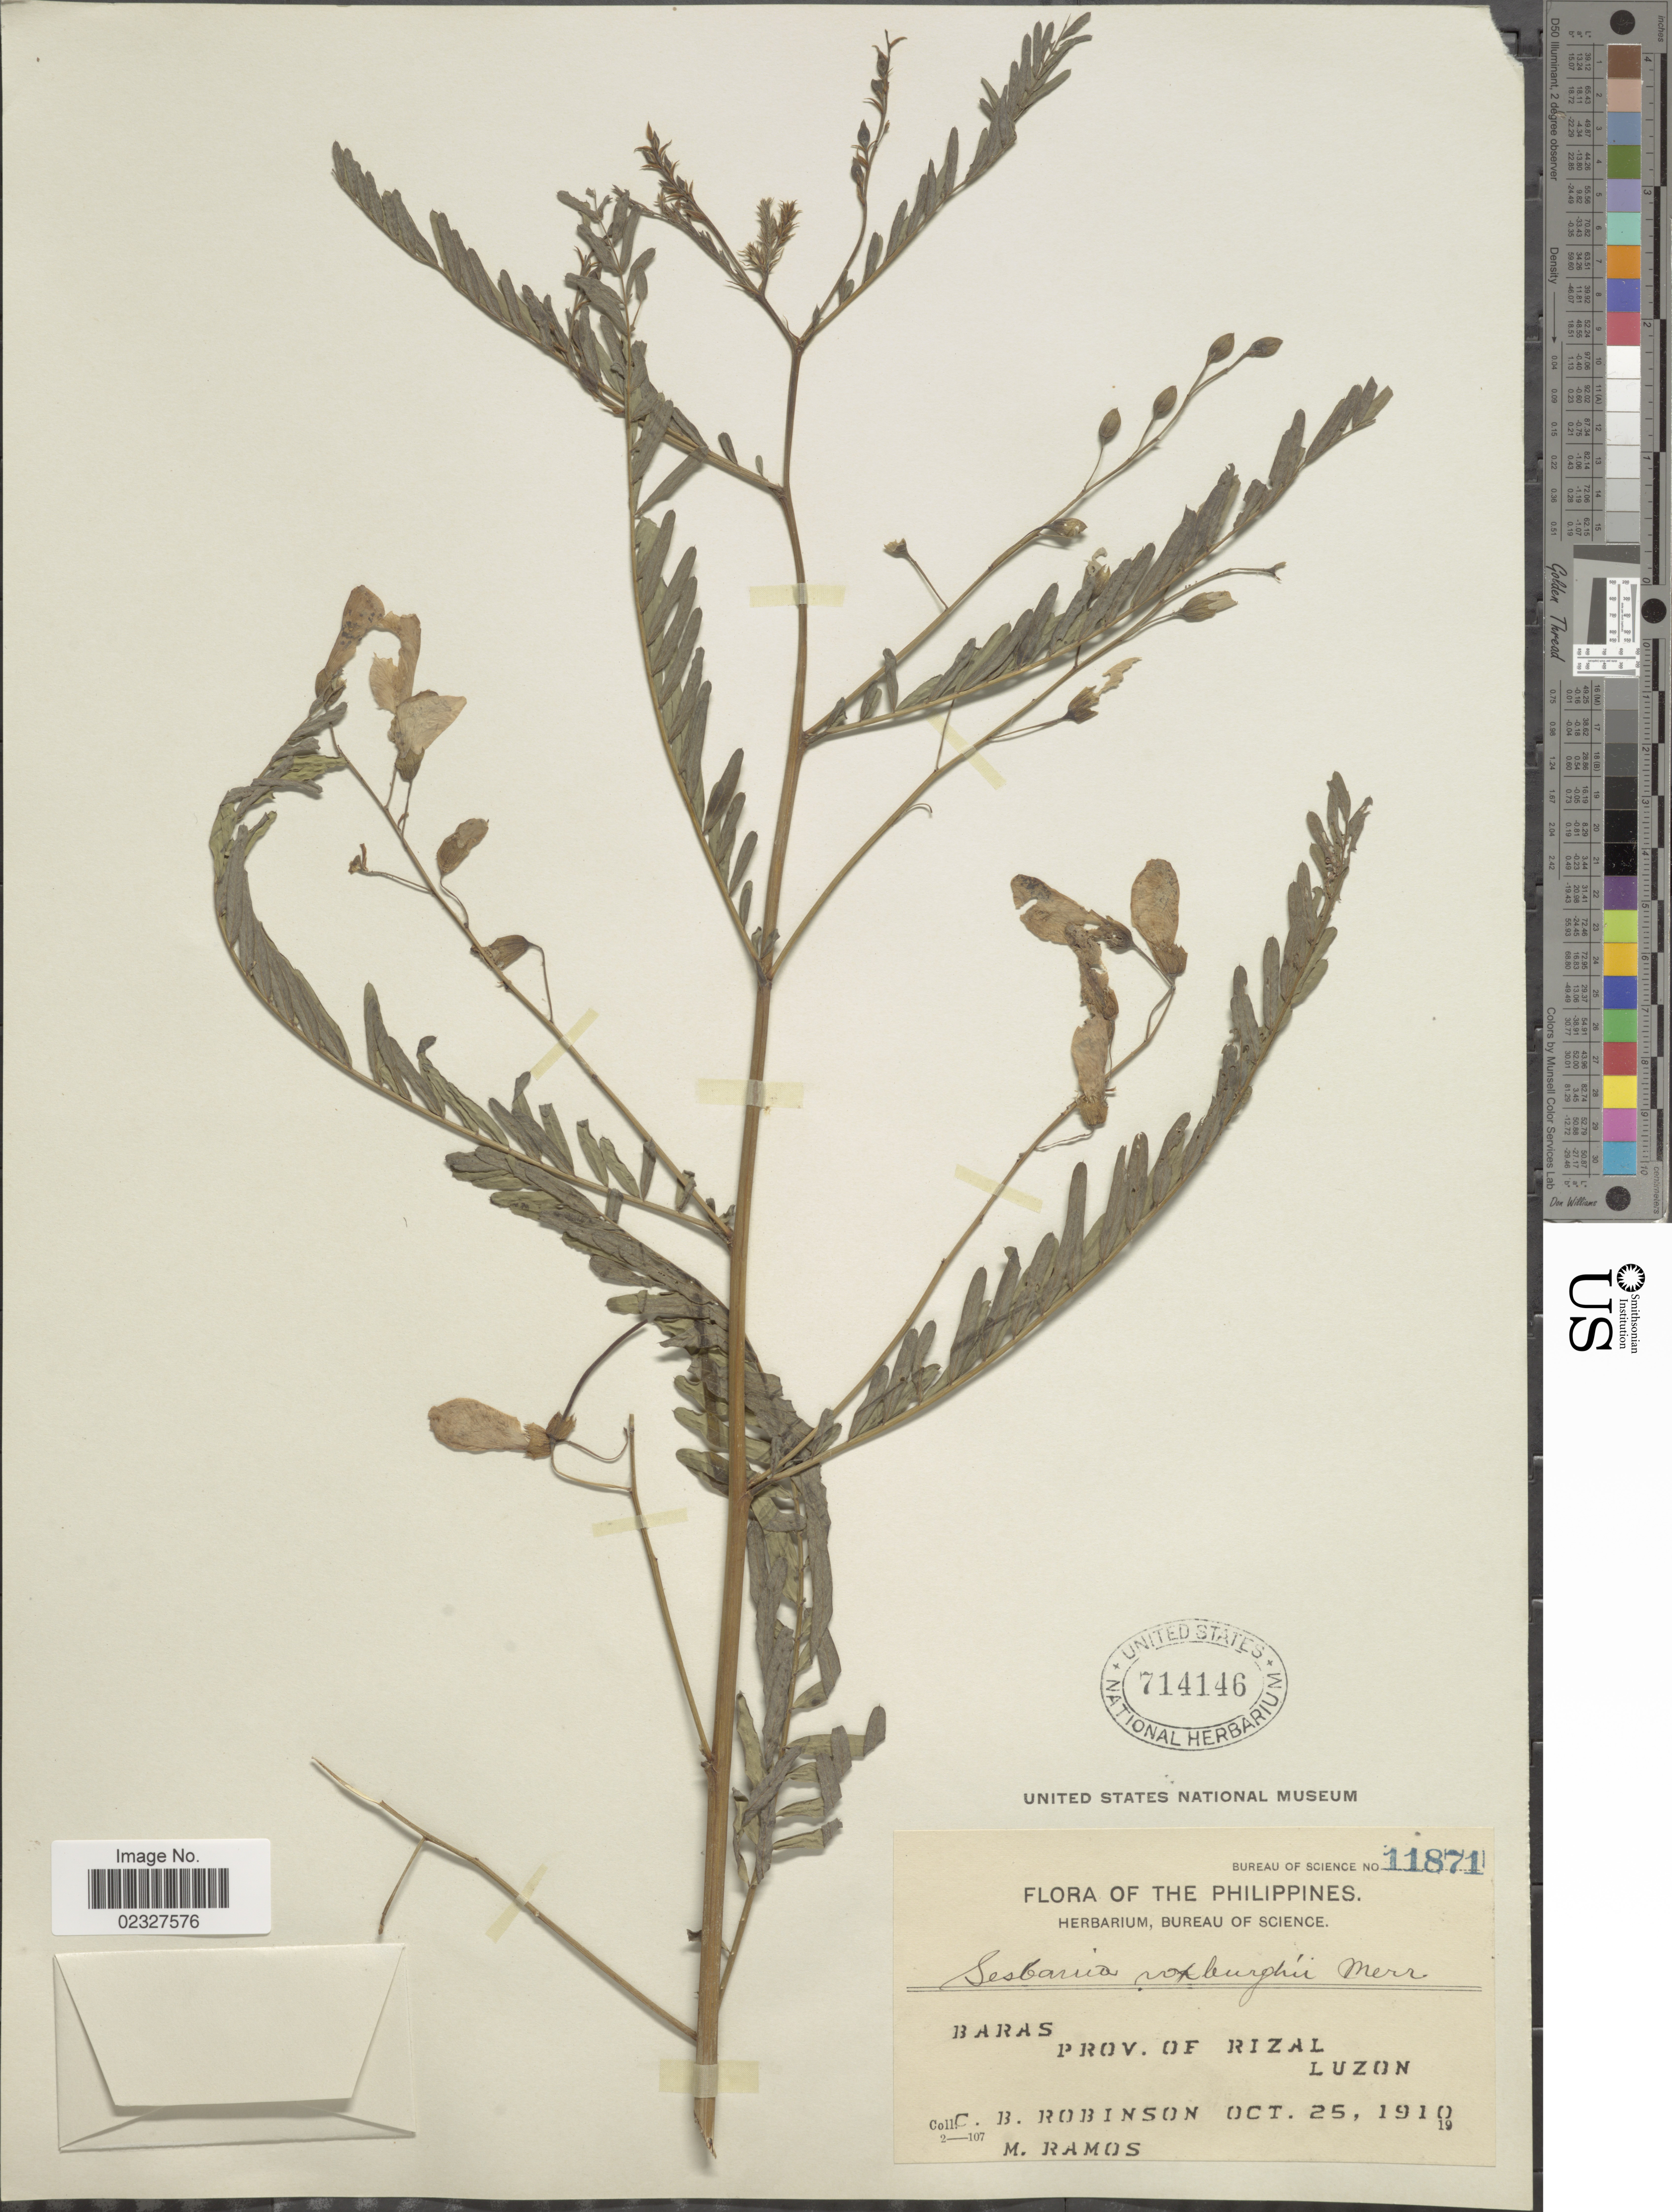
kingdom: Plantae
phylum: Tracheophyta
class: Magnoliopsida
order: Fabales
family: Fabaceae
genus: Sesbania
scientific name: Sesbania roxburghii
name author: Merr.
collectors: C. Brobinson & M. Ramos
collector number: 11871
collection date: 1910-10-25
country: Philippines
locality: The Philippines, Baras, Prov. of Rizal Luzon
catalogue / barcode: US 714146